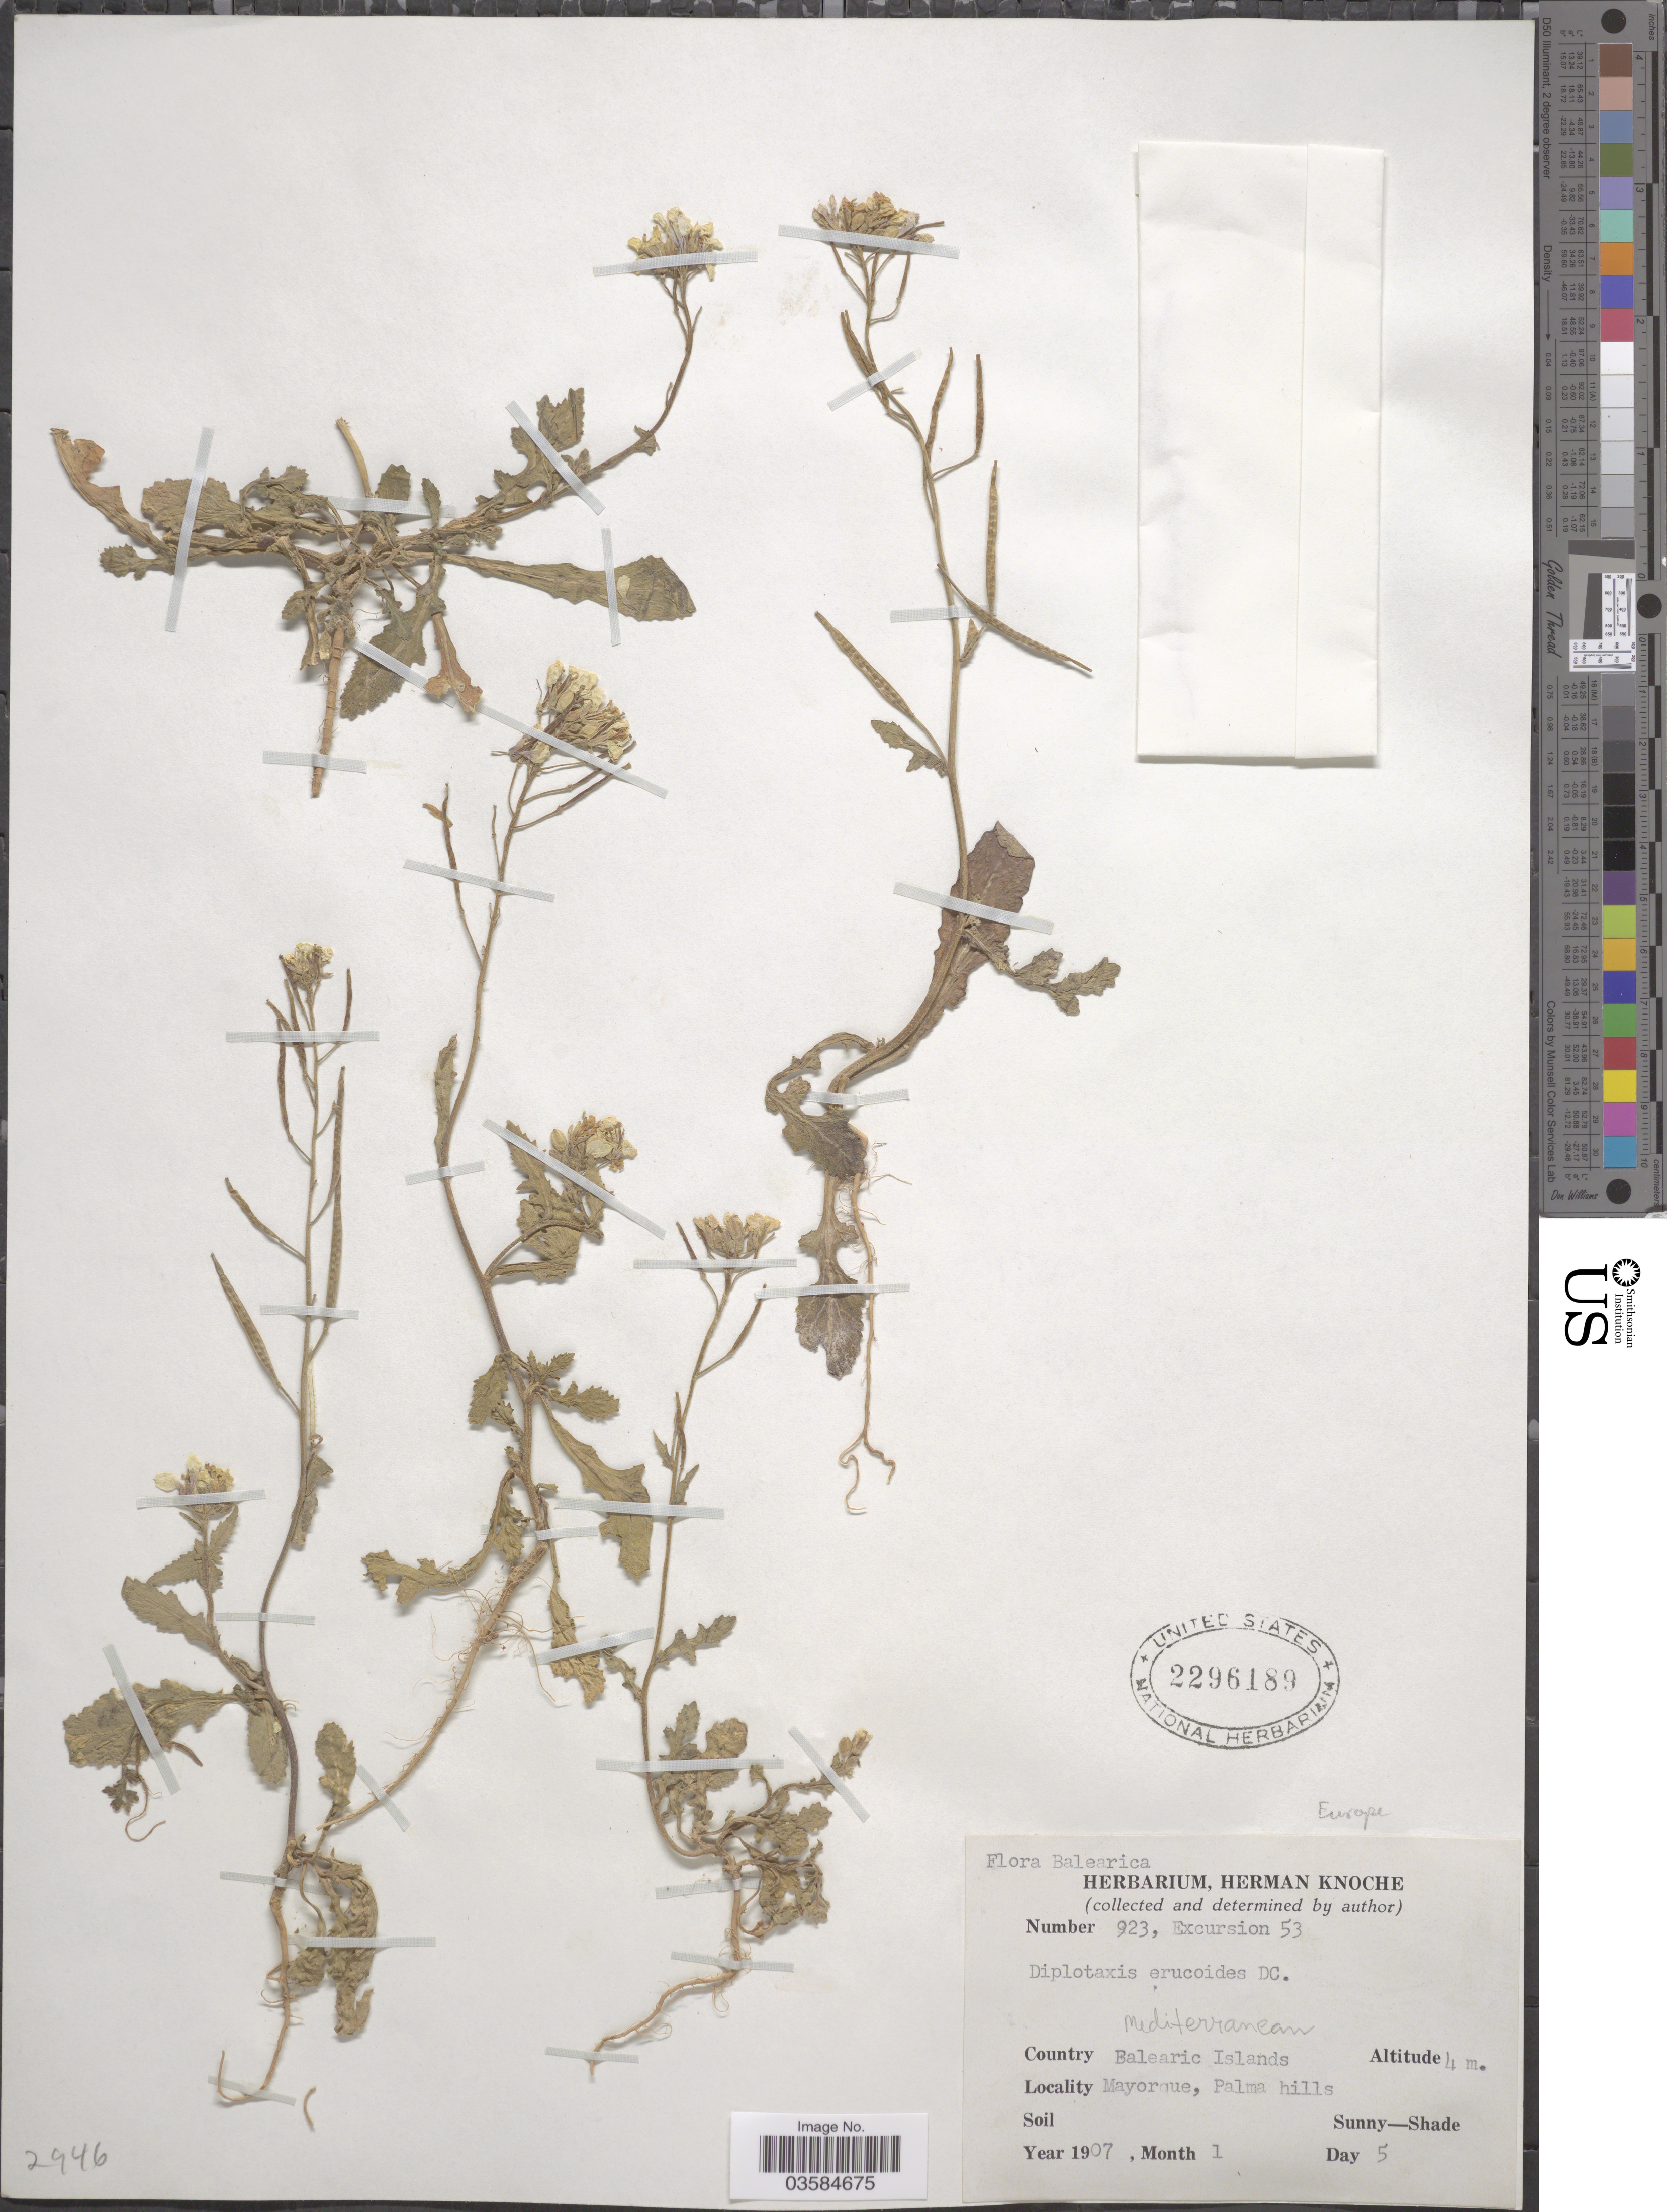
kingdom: Plantae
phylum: Tracheophyta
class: Magnoliopsida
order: Brassicales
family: Brassicaceae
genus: Diplotaxis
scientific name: Diplotaxis erucoides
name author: (L.) DC.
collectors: ex herb. Herman Knoche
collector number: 923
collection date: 1907-01-05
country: Spain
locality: Country Balearic Islands. Mayorque, Palma hills.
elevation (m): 4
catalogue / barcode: US 2296189